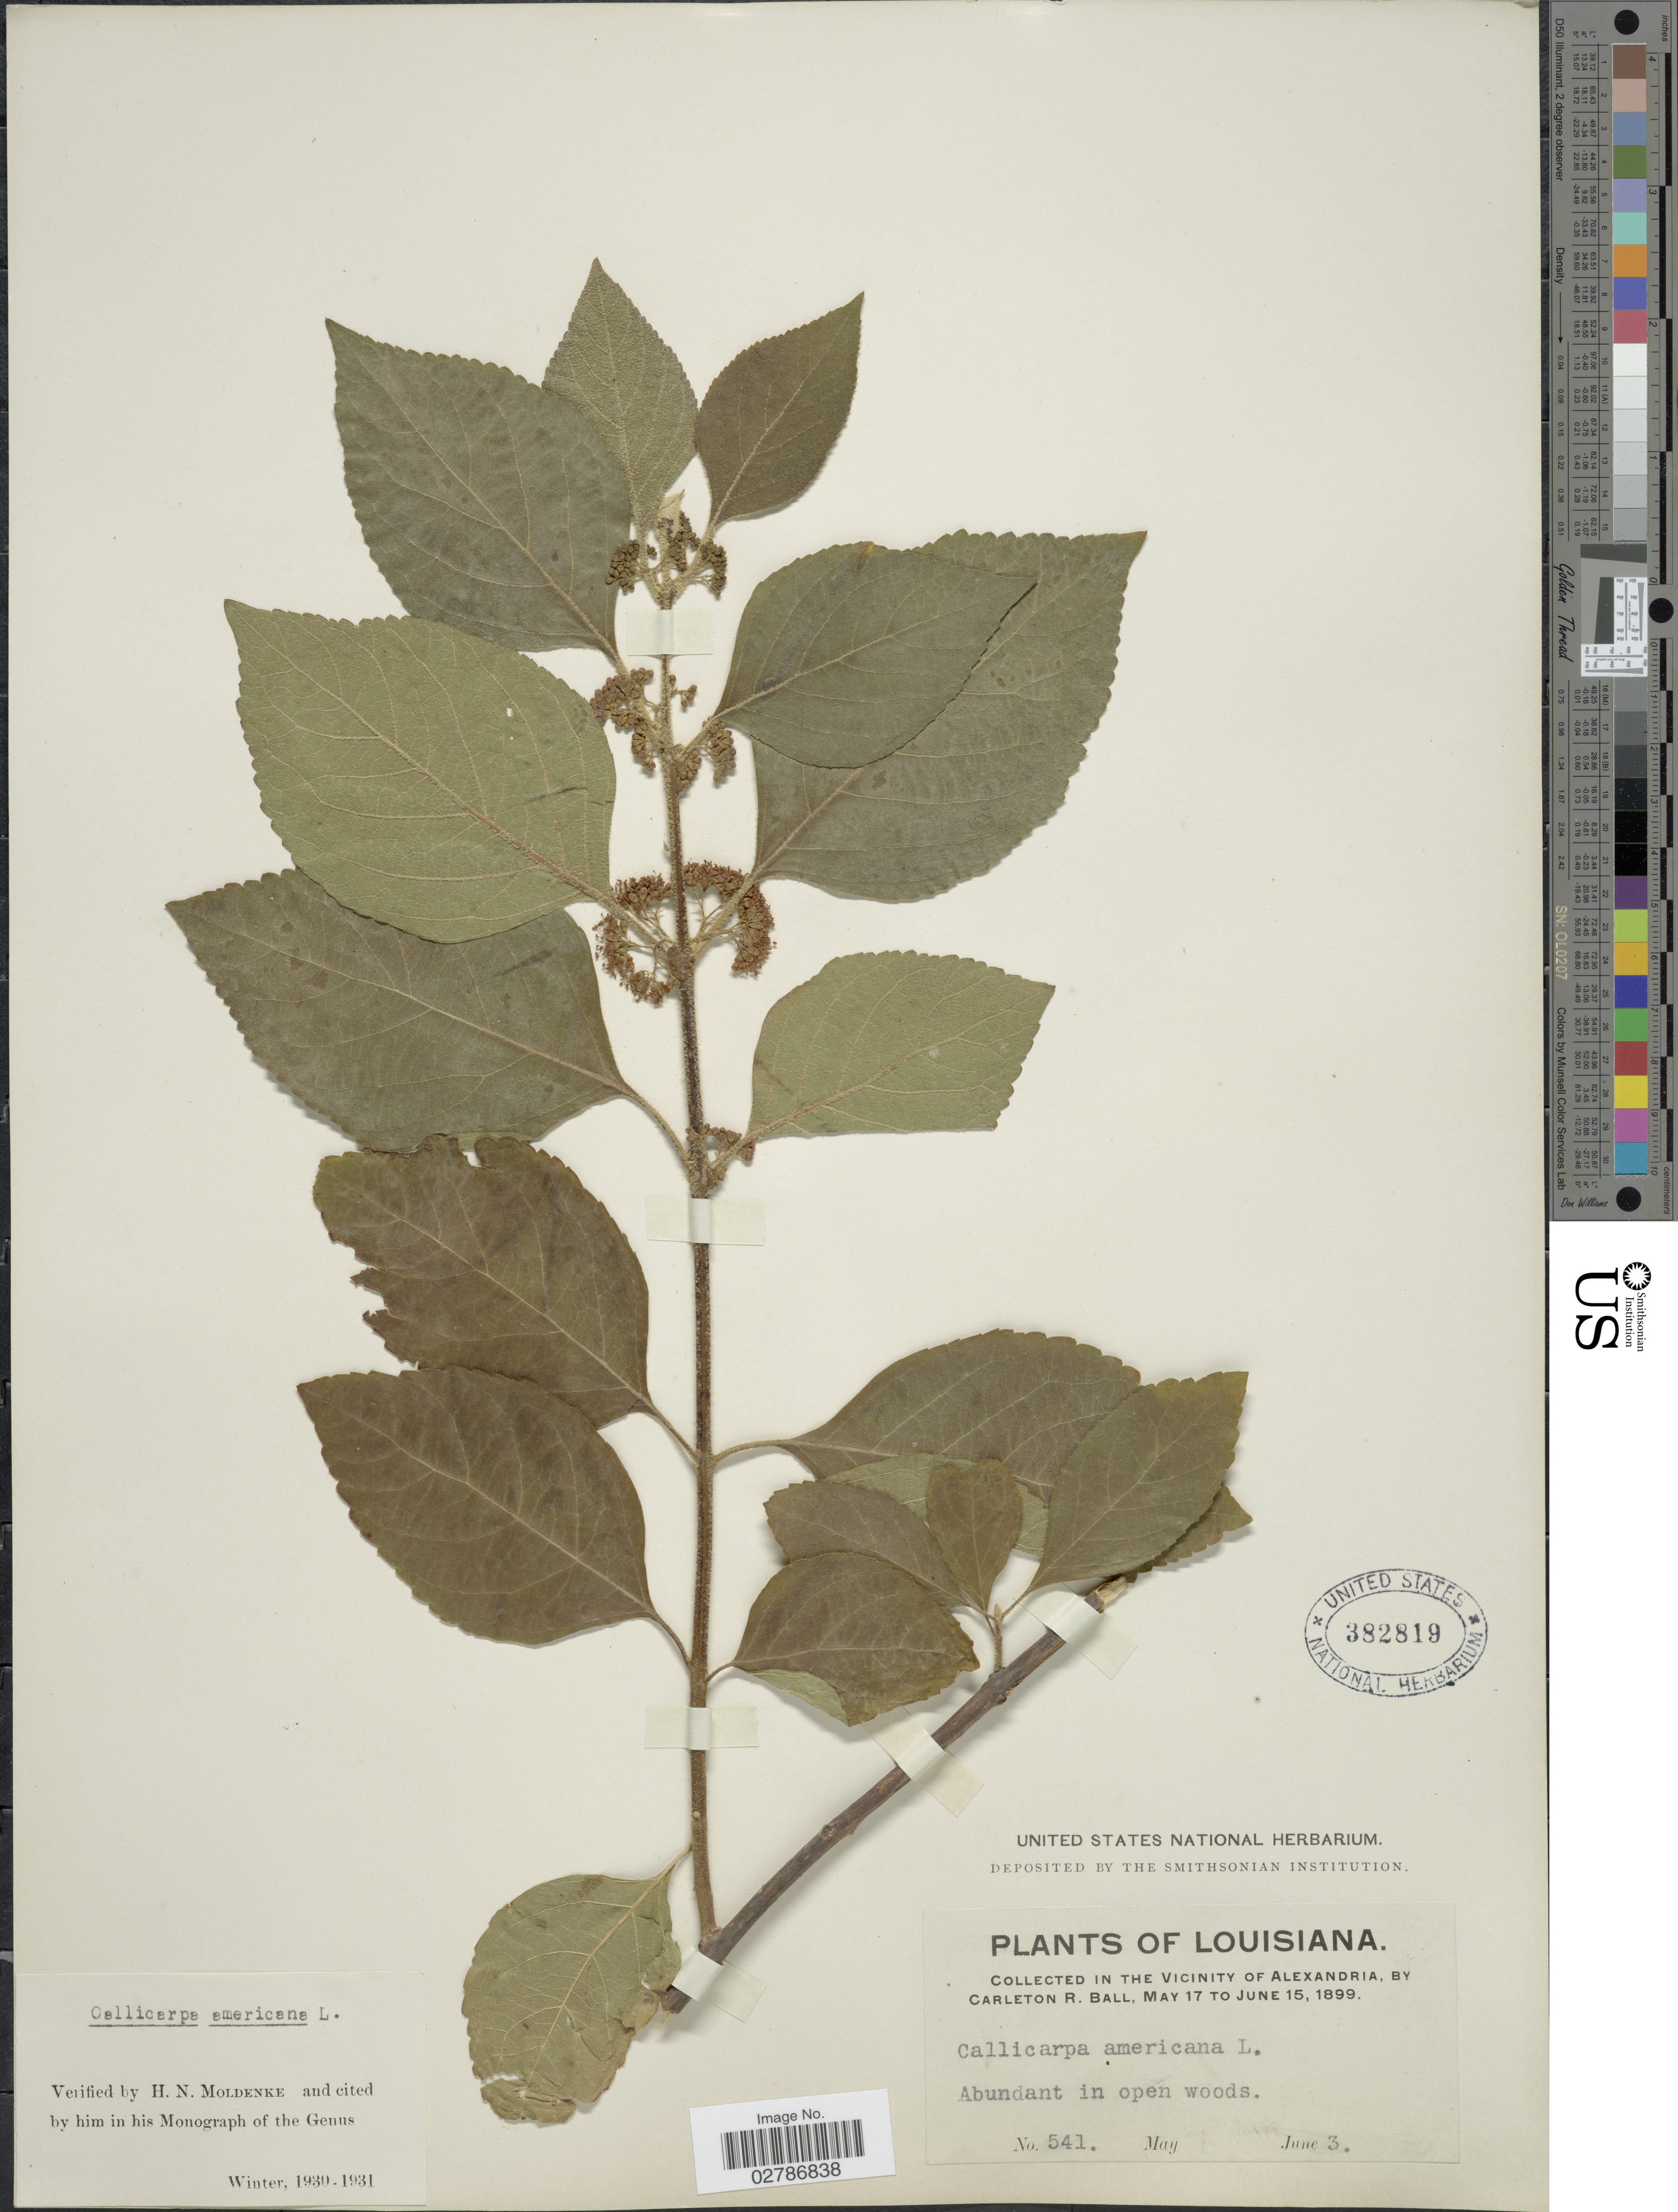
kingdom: Plantae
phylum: Tracheophyta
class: Magnoliopsida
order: Lamiales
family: Lamiaceae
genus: Callicarpa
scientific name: Callicarpa americana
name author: L.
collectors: C. R. Ball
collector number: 541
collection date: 1899-06-03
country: United States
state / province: Louisiana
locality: The Vicinity of Alexandria.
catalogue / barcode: US 382819